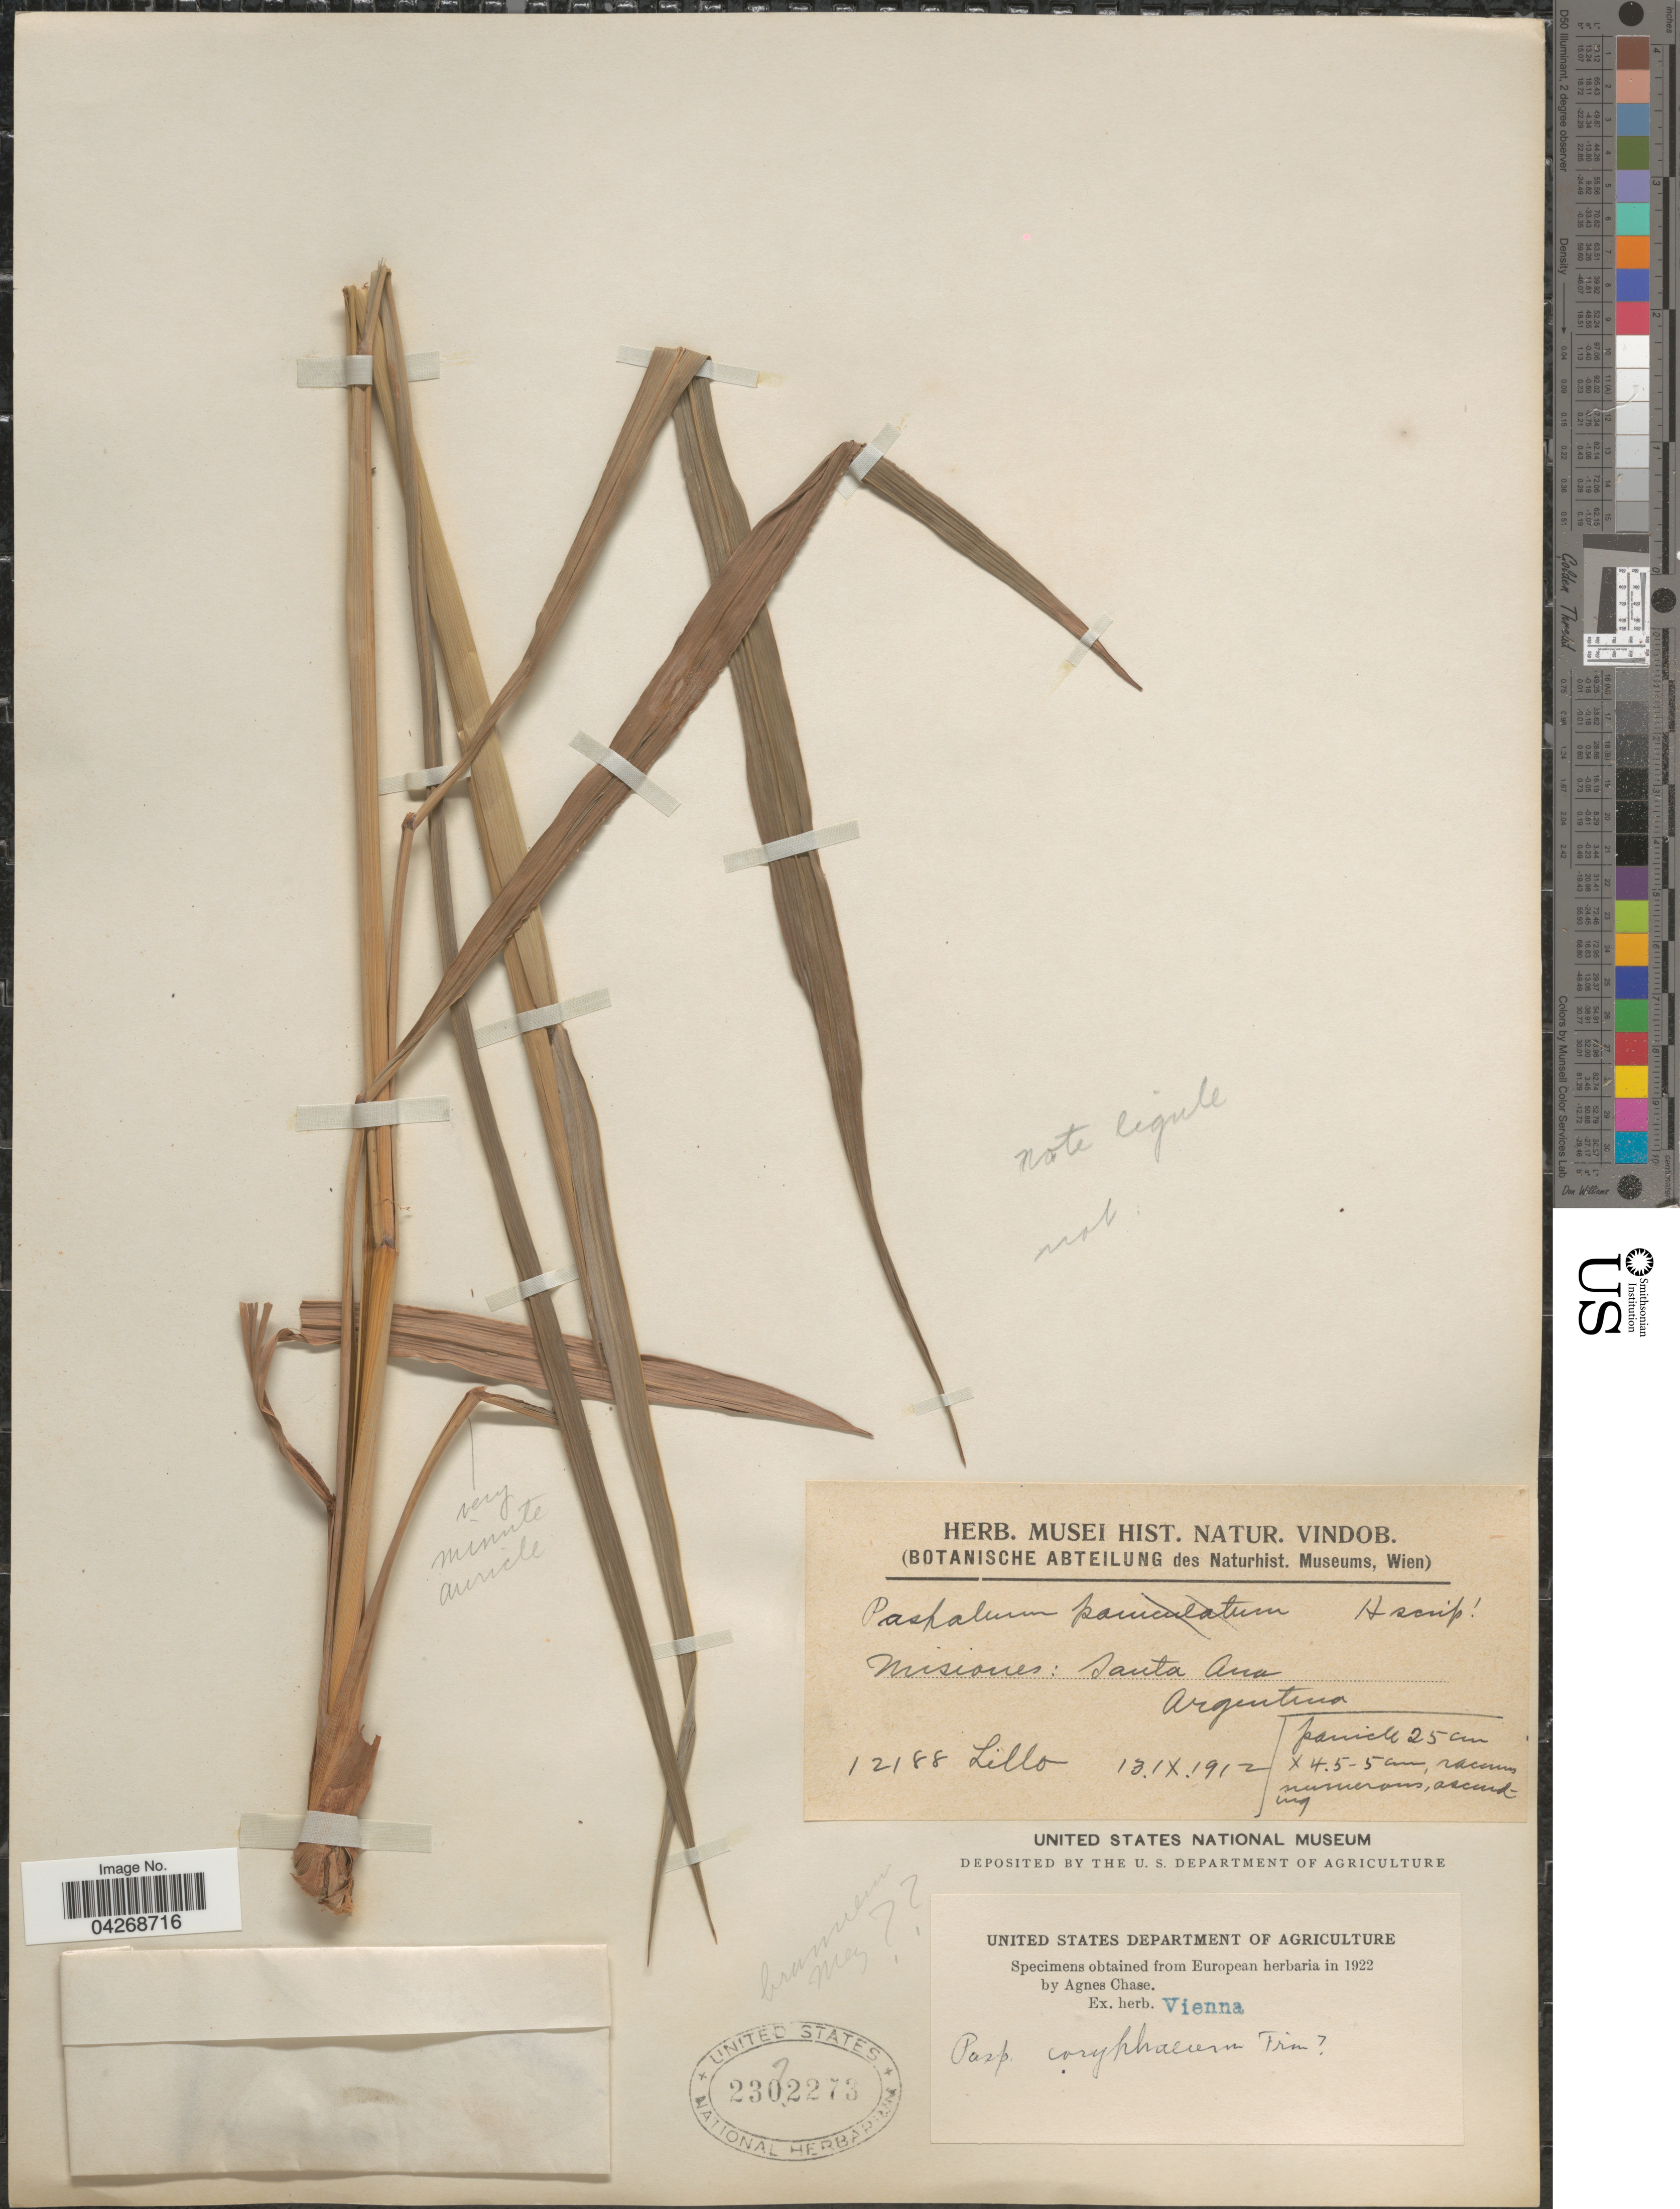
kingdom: Plantae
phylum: Tracheophyta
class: Liliopsida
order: Poales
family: Poaceae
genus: Paspalum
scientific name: Paspalum coryphaeum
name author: Trin.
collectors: -. Lillo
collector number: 12188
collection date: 1912-09-13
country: Argentina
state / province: Misiones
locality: Misiones: Santa Ana.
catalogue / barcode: US 2302273